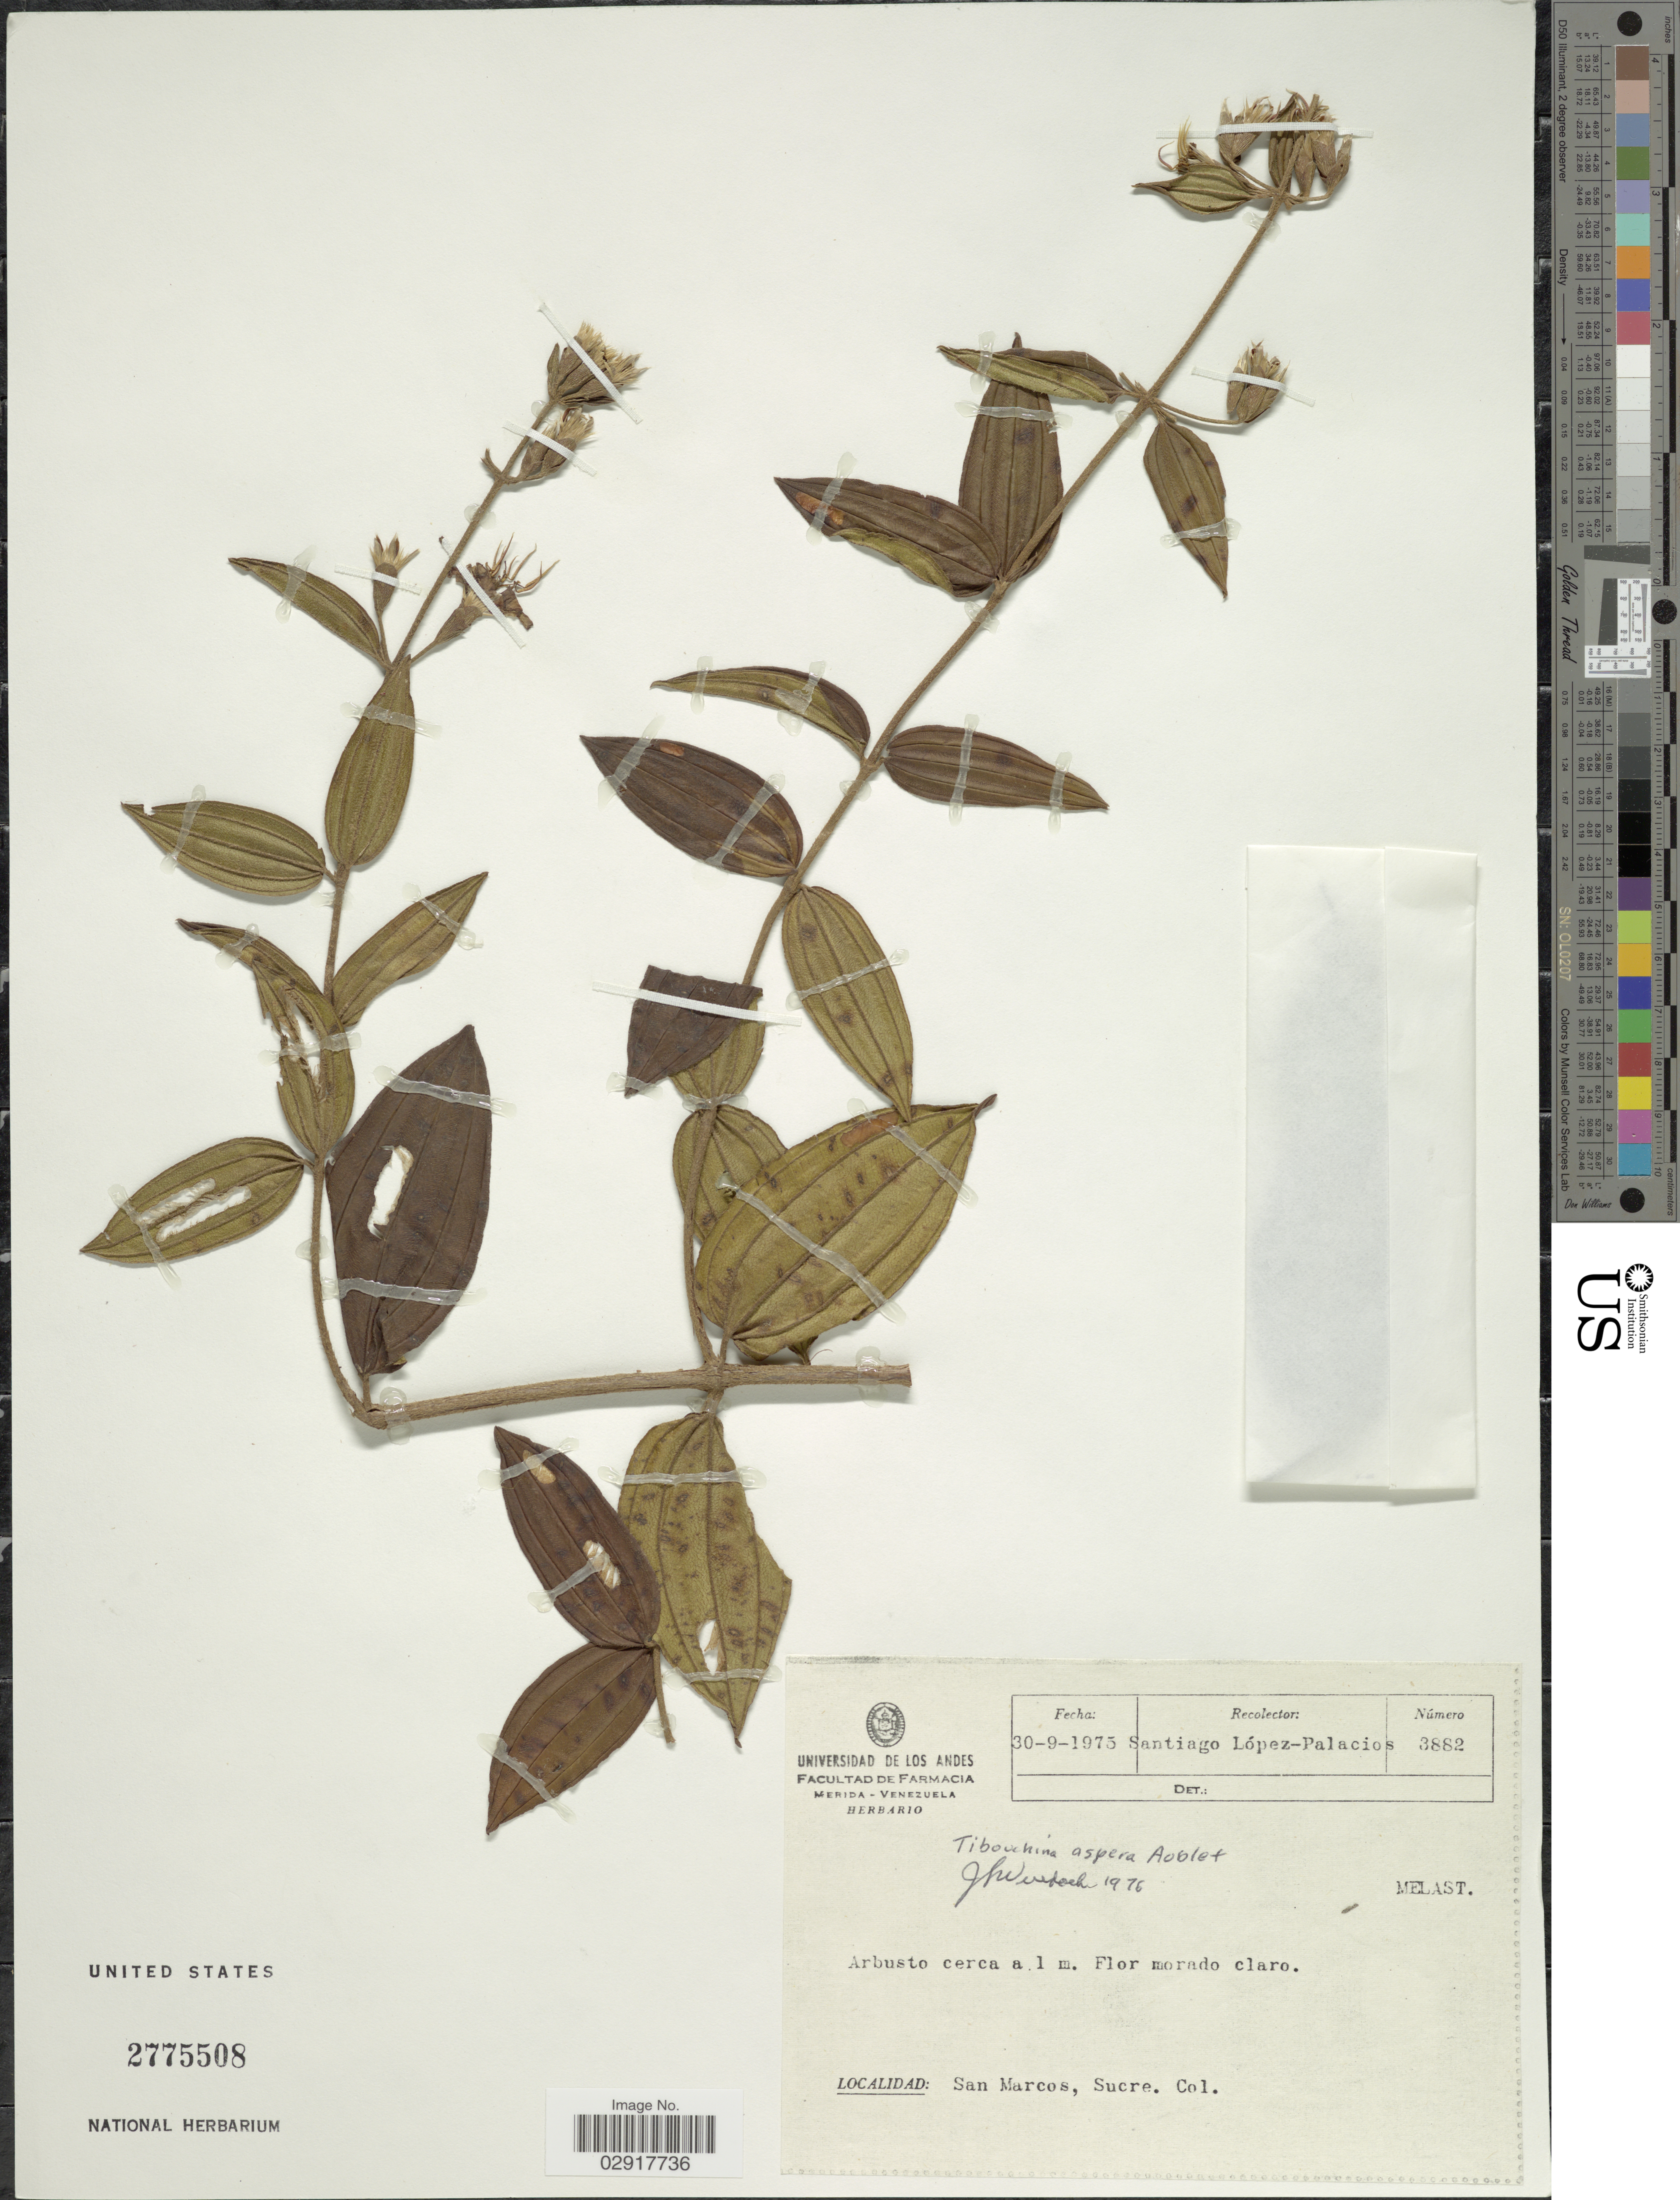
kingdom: Plantae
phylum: Tracheophyta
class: Magnoliopsida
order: Myrtales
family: Melastomataceae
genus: Tibouchina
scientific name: Tibouchina aspera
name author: Aubl.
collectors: S. López-Palacios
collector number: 3882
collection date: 1975-09-30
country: Colombia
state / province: Sucre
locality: San Marcos, Sucre, Col.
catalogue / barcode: US 2775508